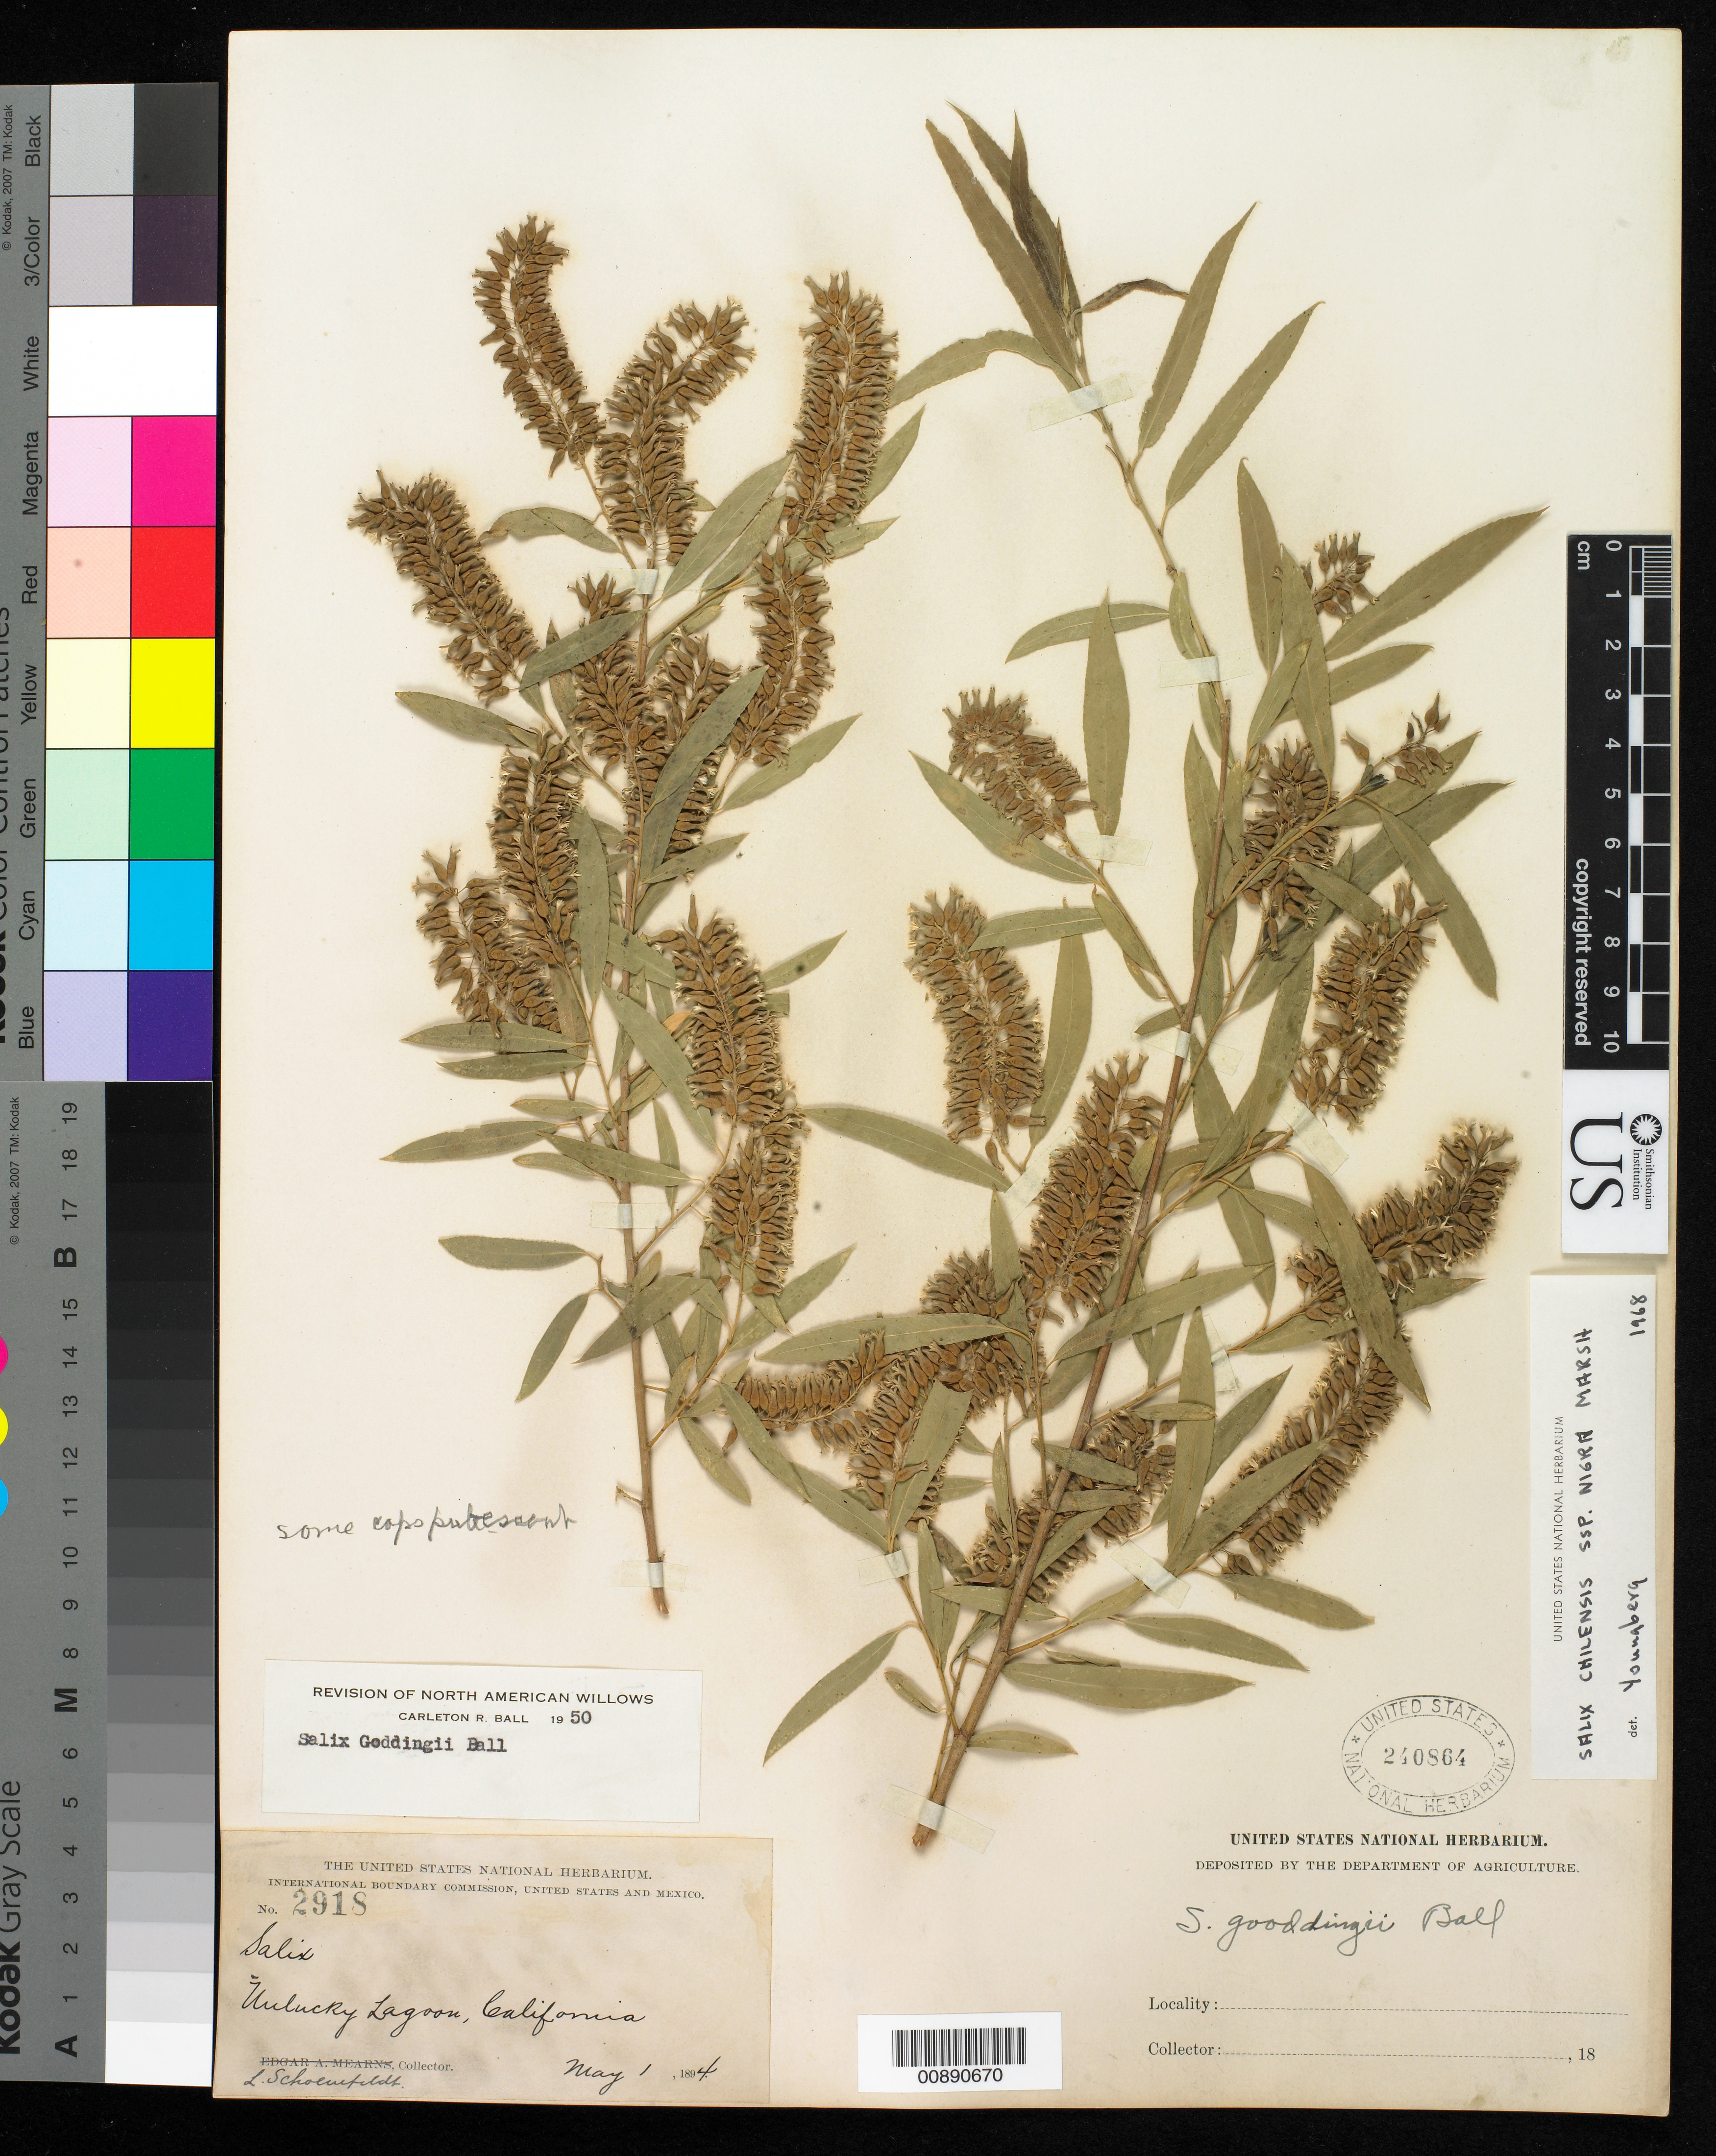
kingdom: Plantae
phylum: Tracheophyta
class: Magnoliopsida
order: Malpighiales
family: Salicaceae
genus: Salix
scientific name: Salix gooddingii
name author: C.R. Ball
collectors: L. Schoenfeldt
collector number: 2918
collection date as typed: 01 May 1894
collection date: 1894-05-01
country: United States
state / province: California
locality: Unlucky Lagoon, California.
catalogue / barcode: US 240864